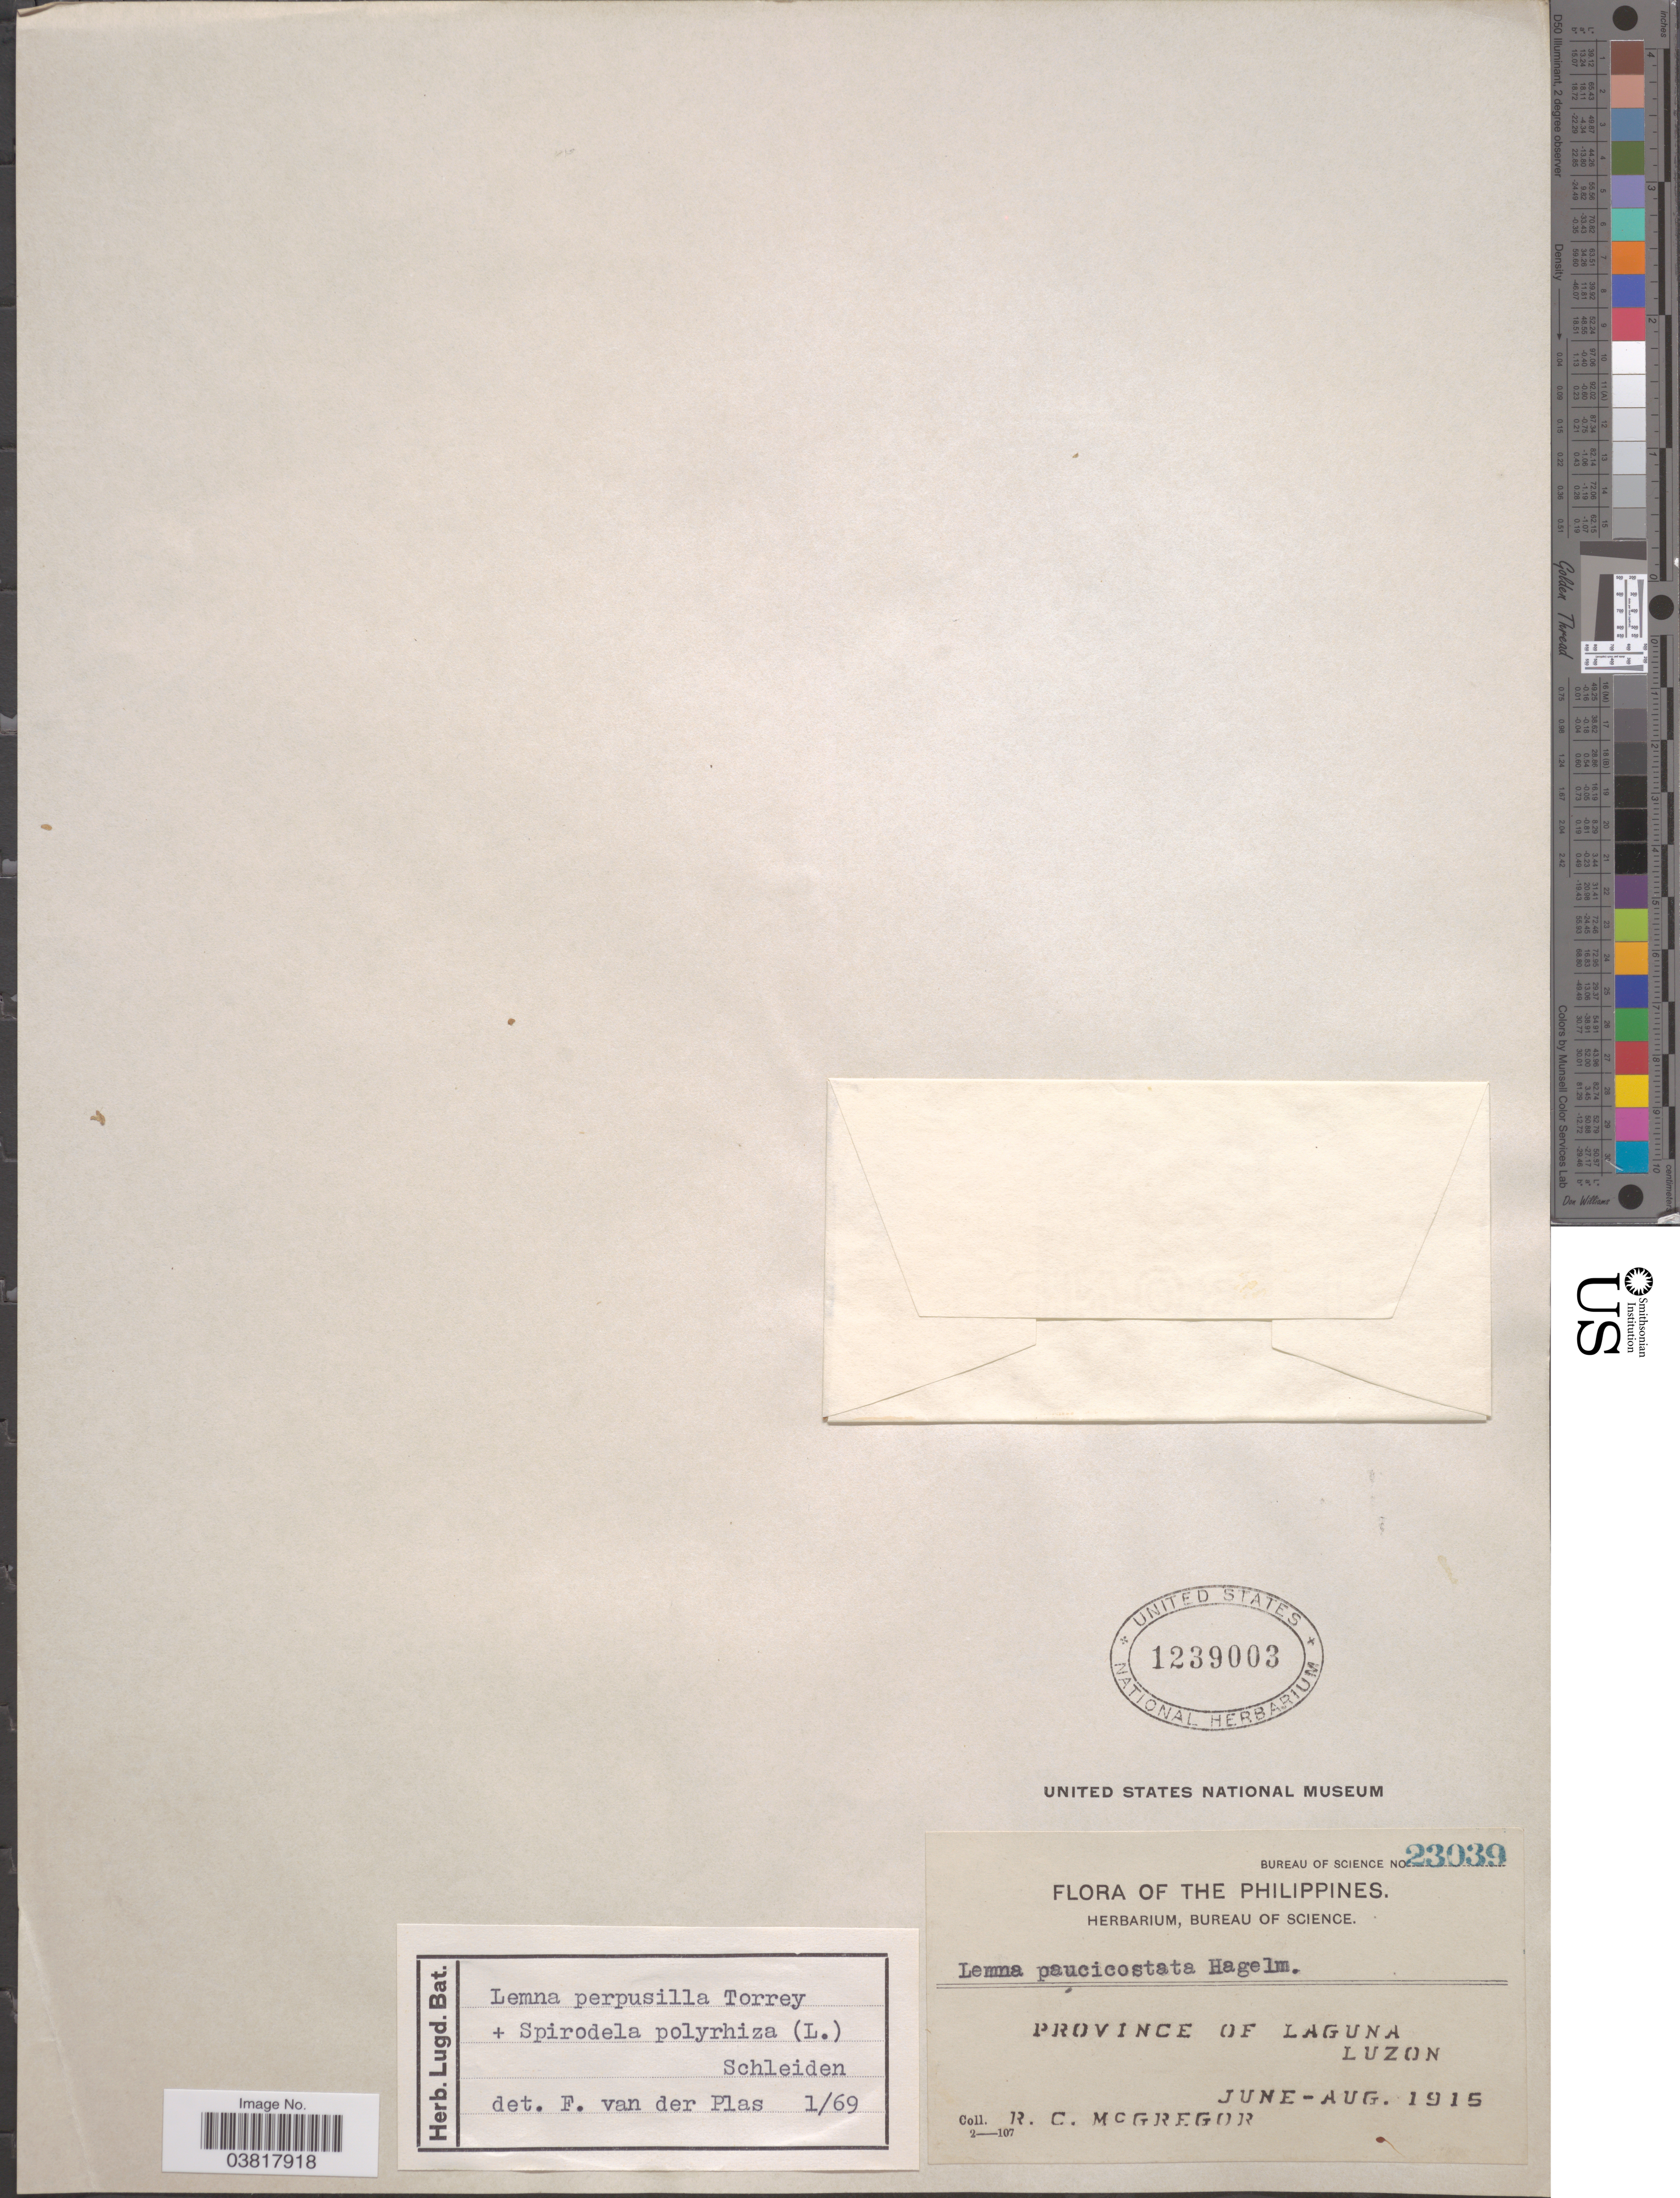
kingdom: Plantae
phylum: Tracheophyta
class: Liliopsida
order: Alismatales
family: Araceae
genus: Lemna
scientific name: Lemna perpusilla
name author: Torr.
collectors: R. C. McGregor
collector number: Bureau of Science 23039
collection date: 1915-06/1915-08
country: Philippines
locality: Province of Laguna. Luzon.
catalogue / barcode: US 1239003